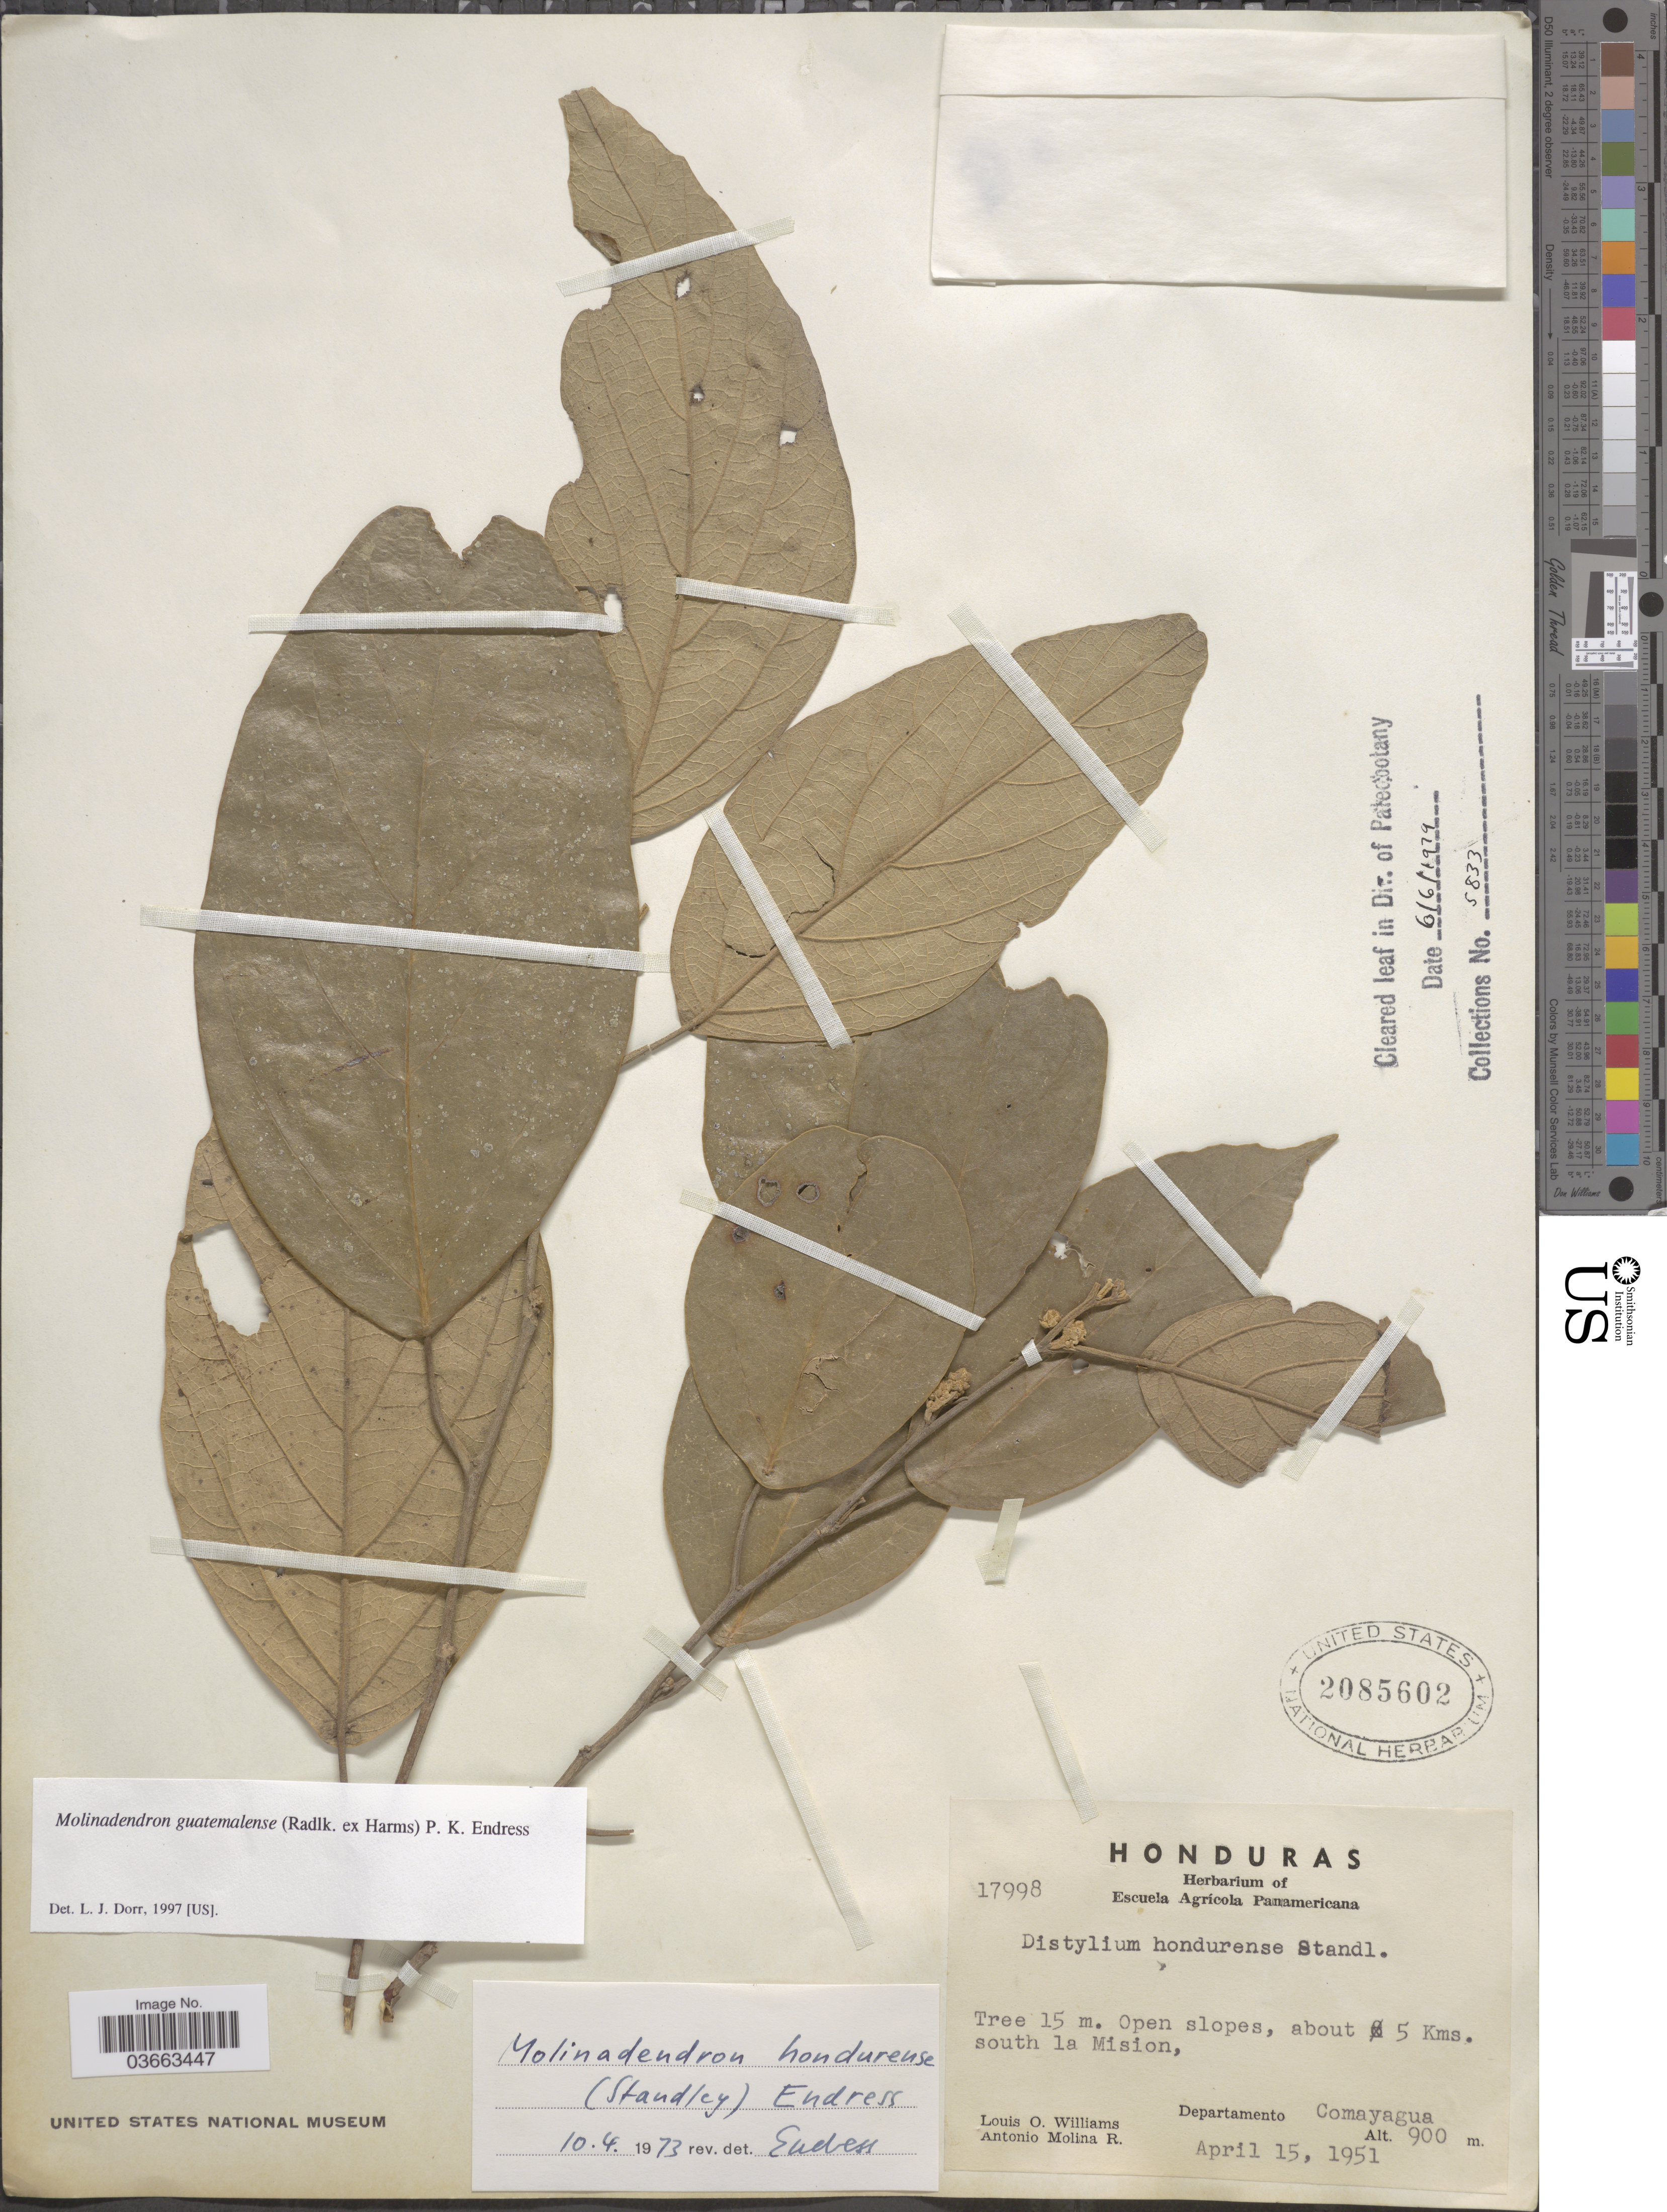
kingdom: Plantae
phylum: Tracheophyta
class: Magnoliopsida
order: Saxifragales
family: Hamamelidaceae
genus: Molinadendron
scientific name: Molinadendron guatemalense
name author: (Harms)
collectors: L. O. Williams & A. Molina R.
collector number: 17998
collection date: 1951-04-15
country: Honduras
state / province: Comayagua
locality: About 5 Kms. south la Mision, Departamento Comayagua.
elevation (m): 900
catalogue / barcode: US 2085602